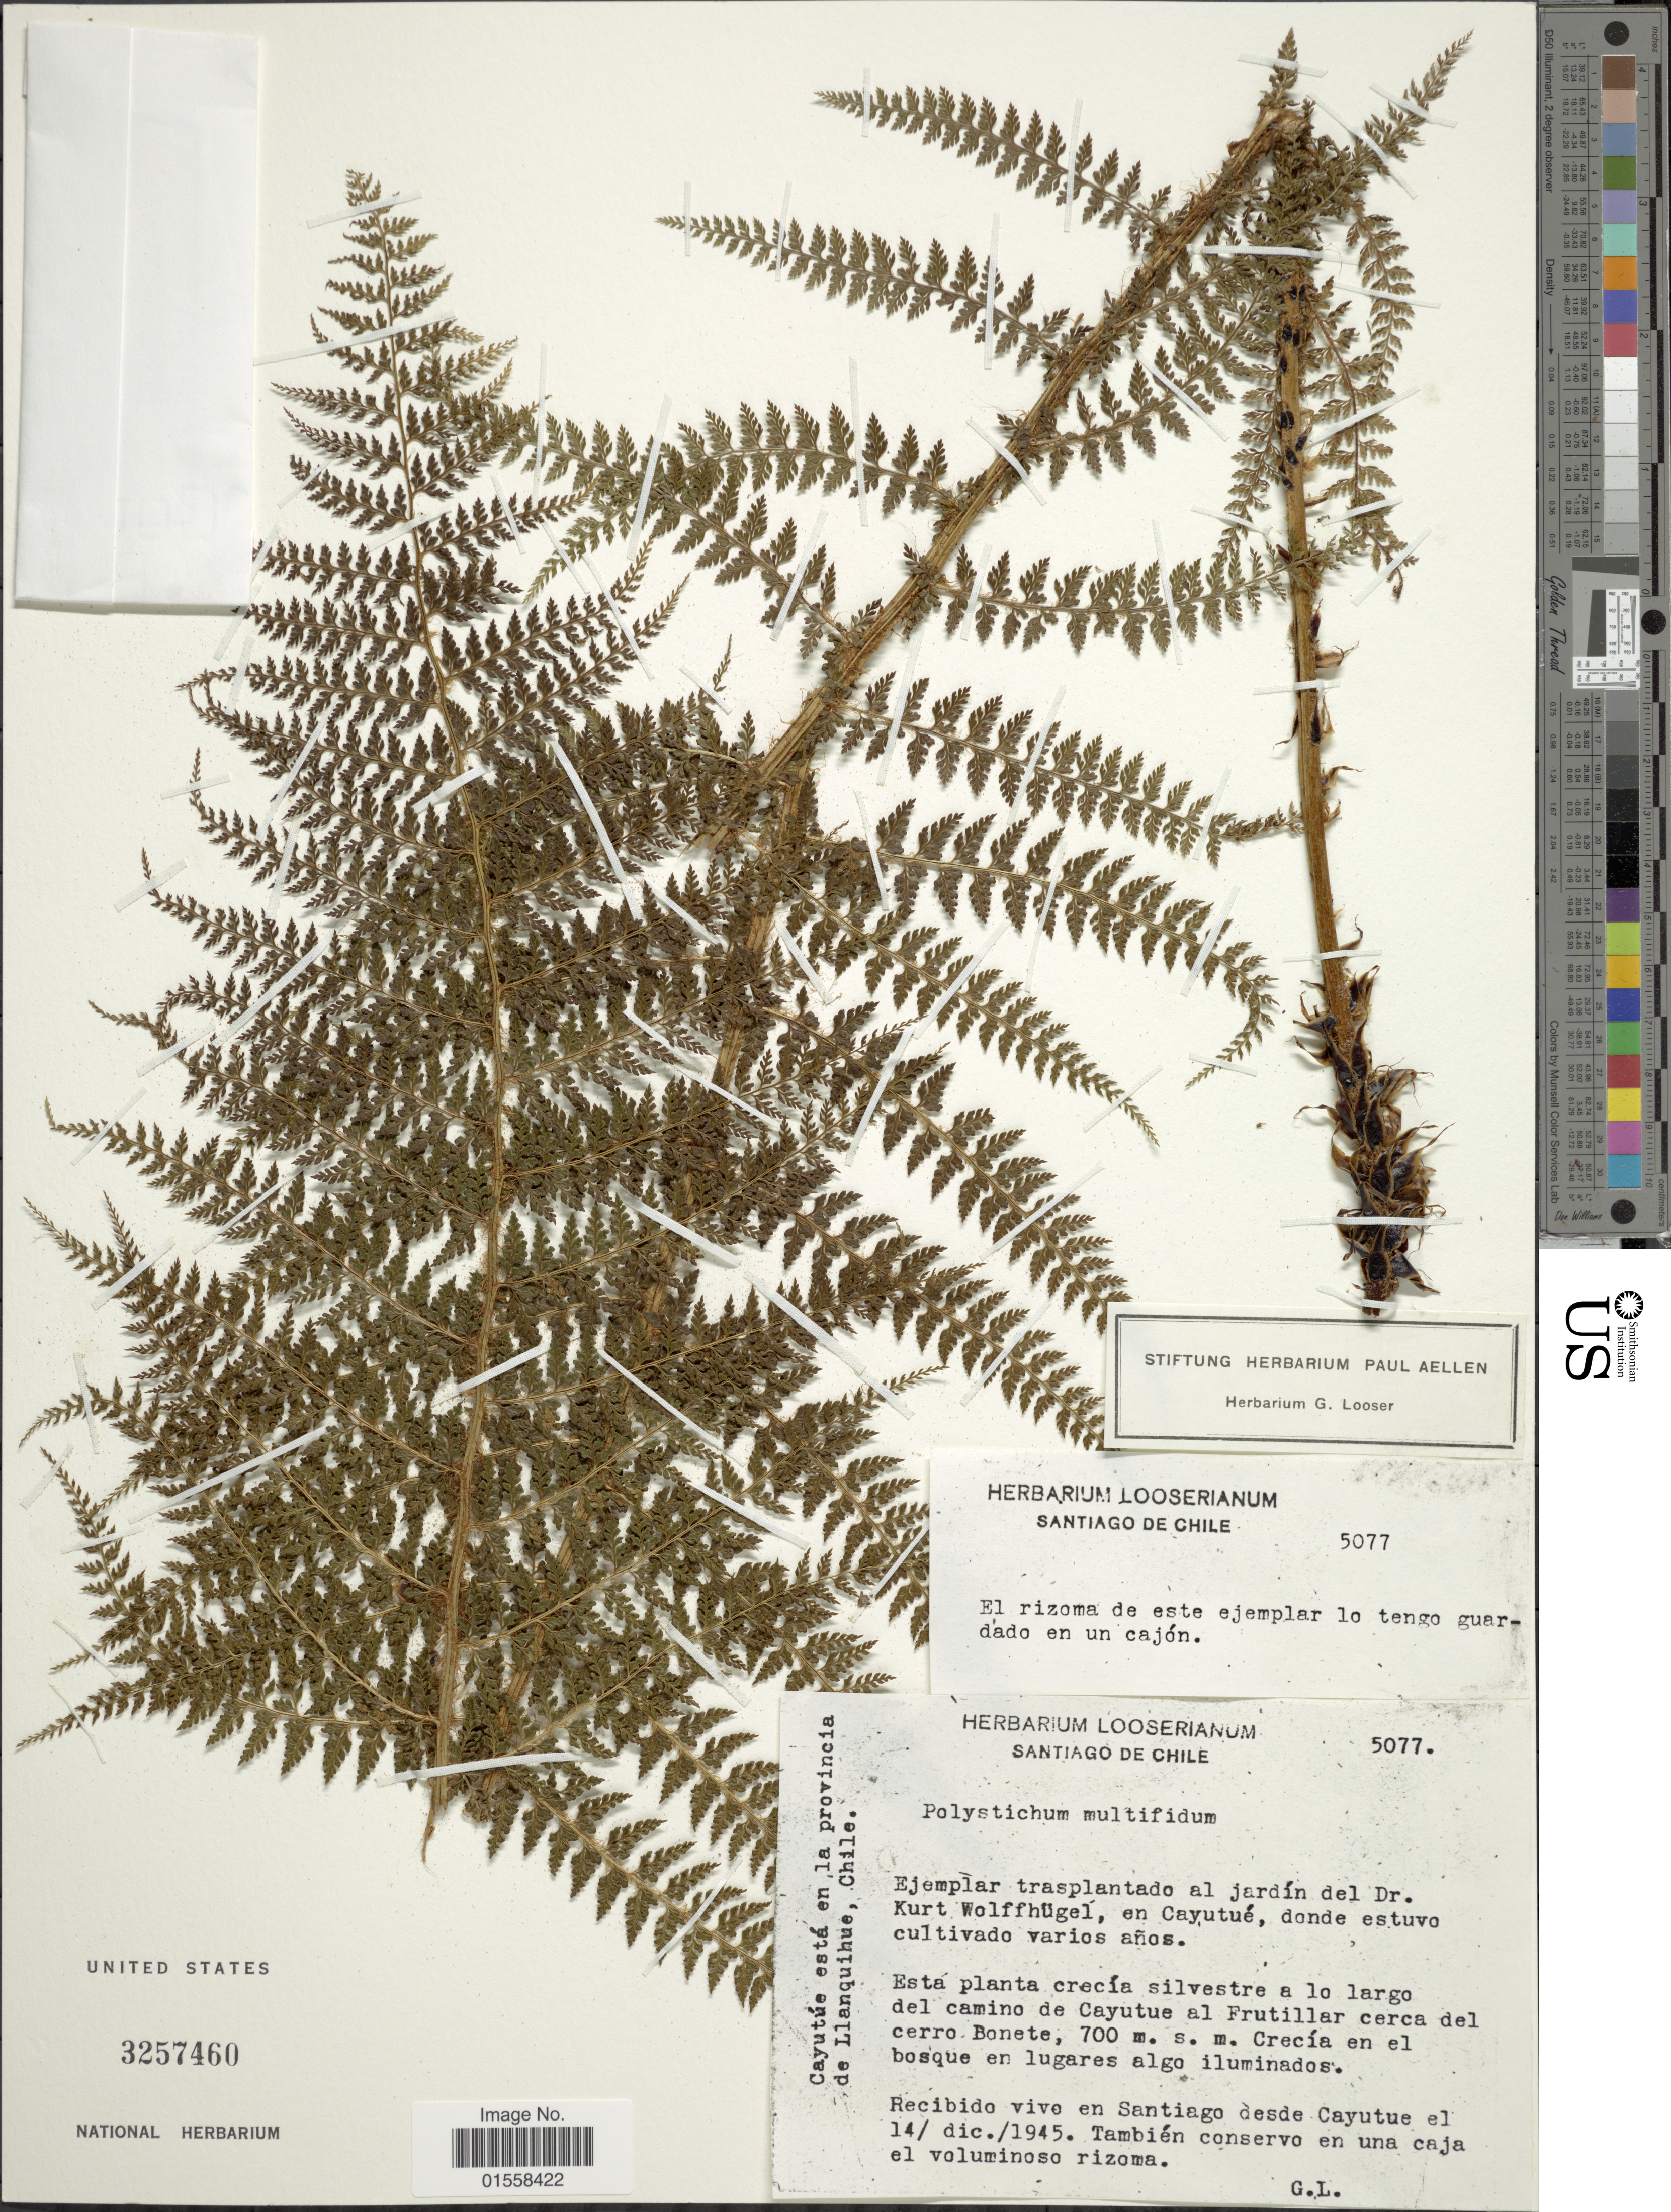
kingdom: Plantae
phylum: Tracheophyta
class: Polypodiopsida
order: Polypodiales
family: Dryopteridaceae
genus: Polystichum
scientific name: Polystichum multifidum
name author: (Mett.) T. Moore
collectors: G. Looser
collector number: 5077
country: Chile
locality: Al jardin del Dr. Kurt Wolffhügel, en Cayutue, donde estuvo cultivado varios anos. Cayute esta en la provincia de Llanquihue, Chile.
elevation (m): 700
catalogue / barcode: US 3257460